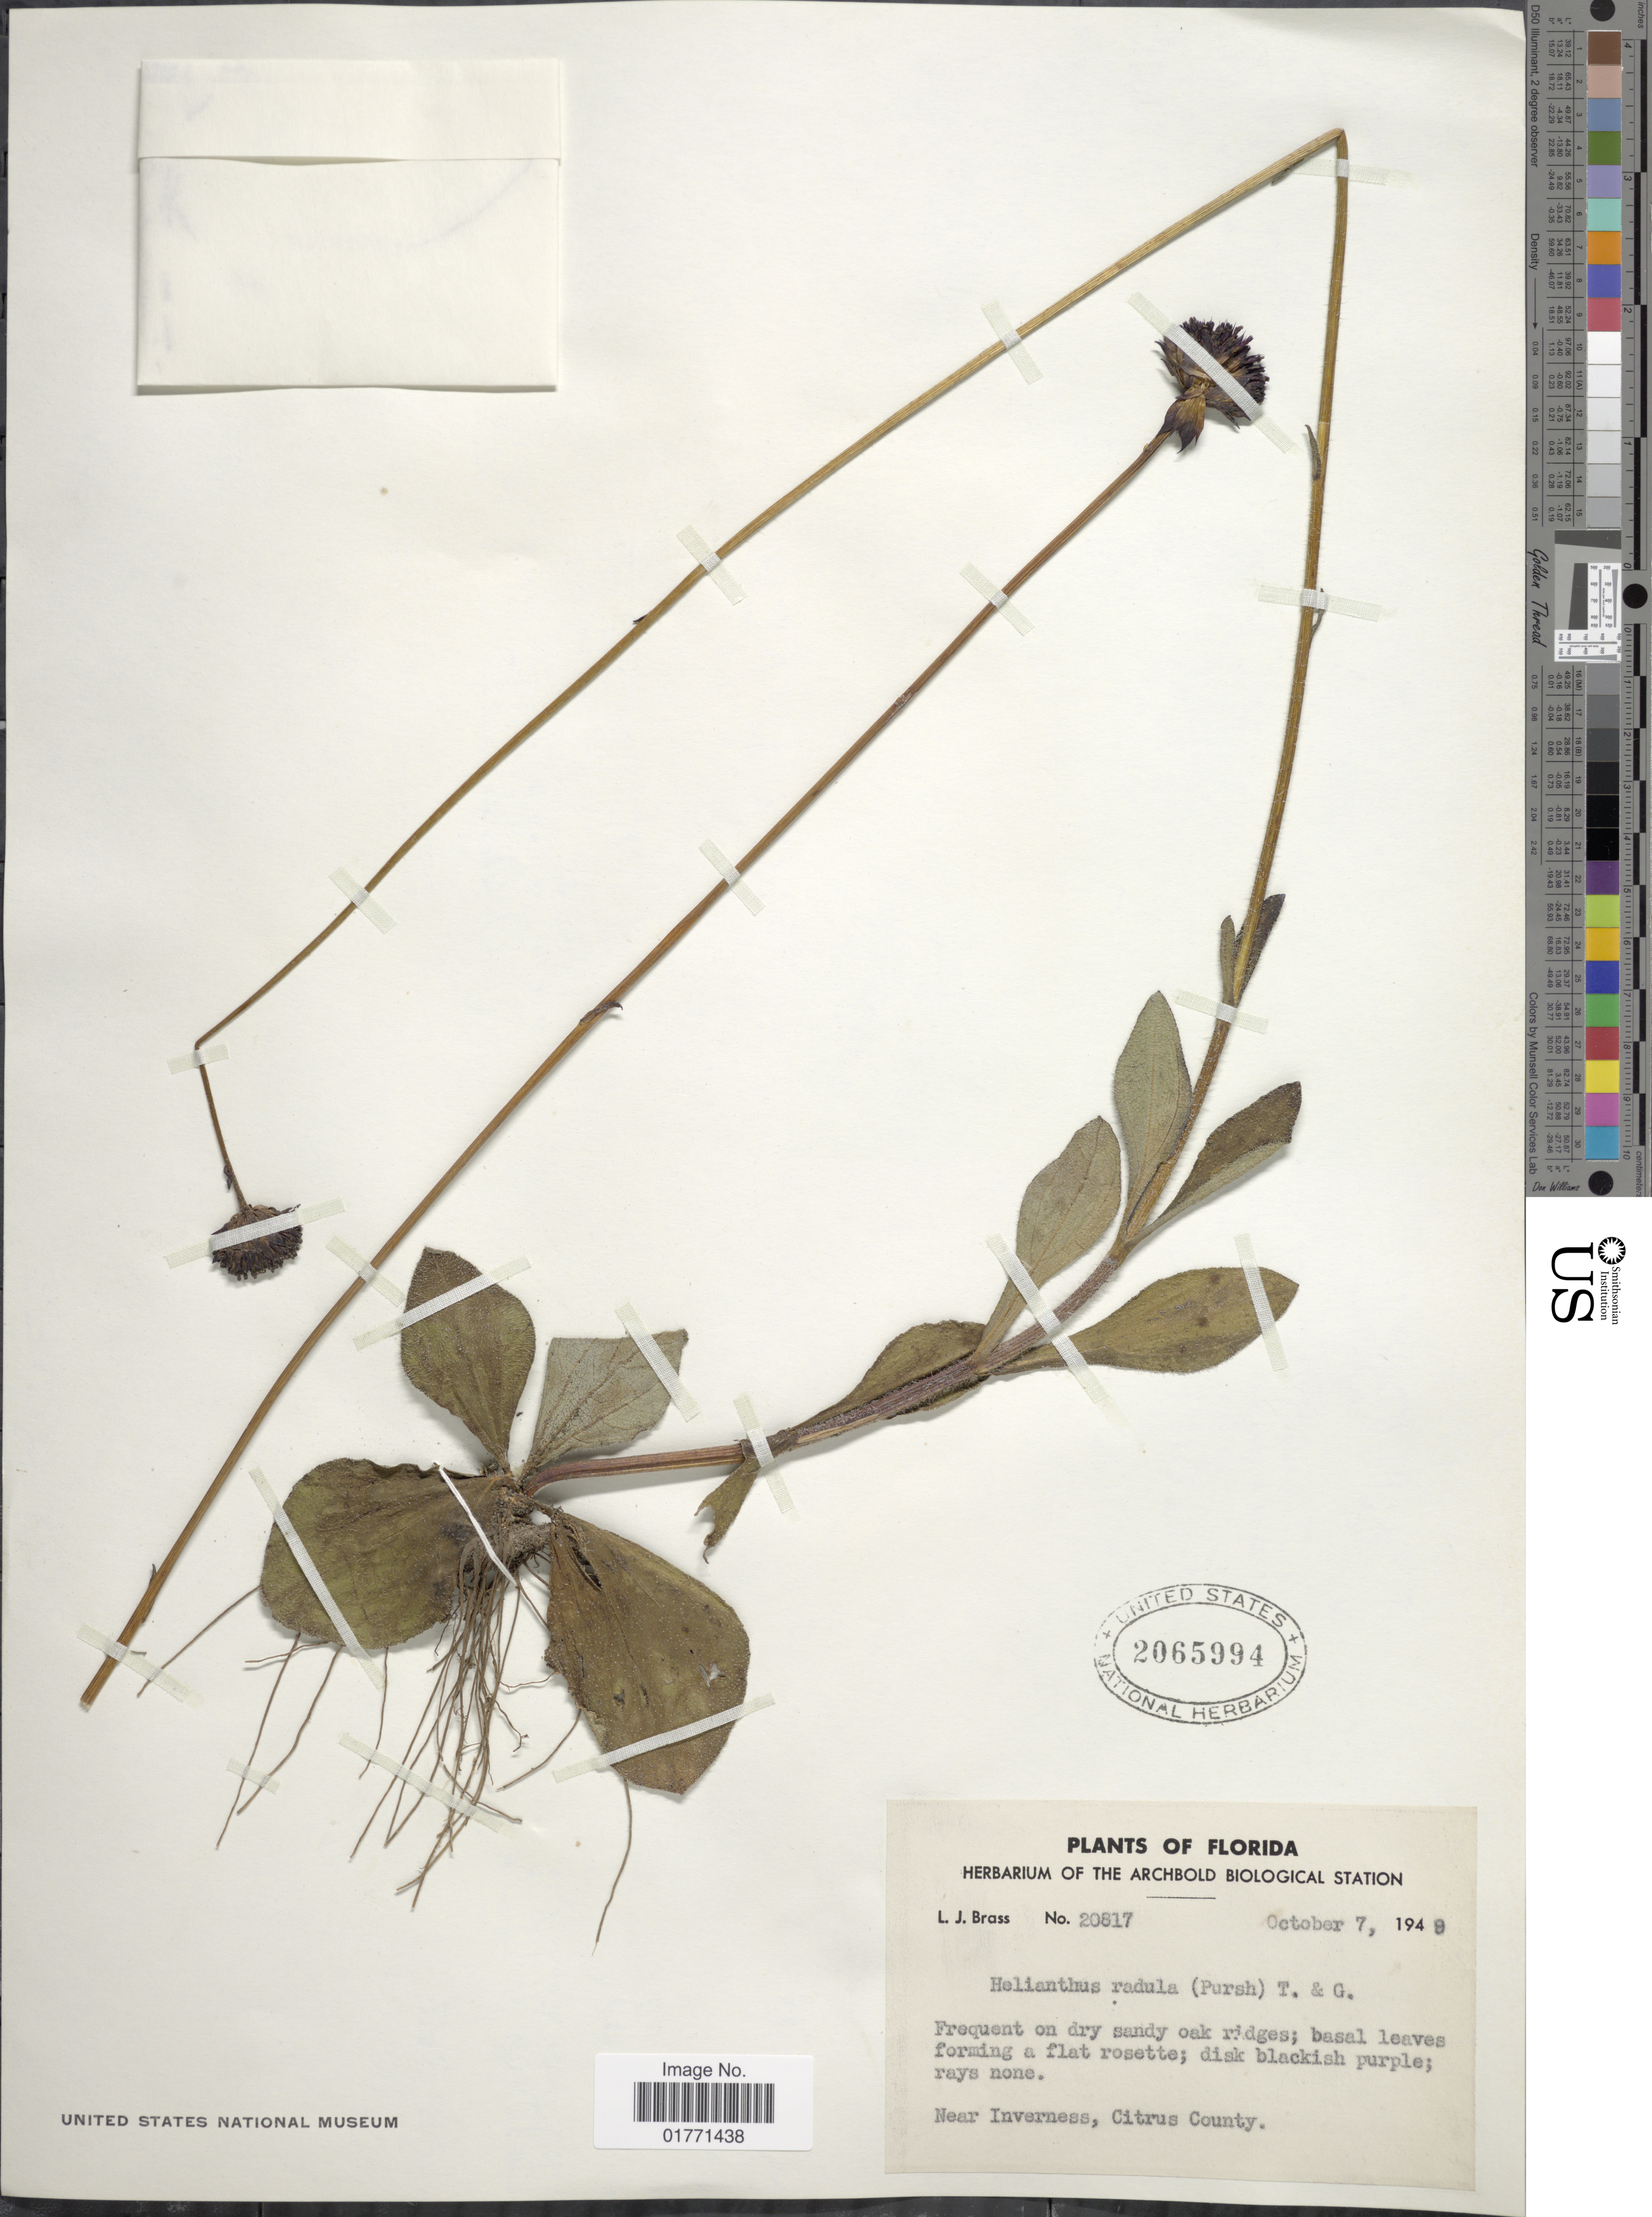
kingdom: Plantae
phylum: Tracheophyta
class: Magnoliopsida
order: Asterales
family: Asteraceae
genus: Helianthus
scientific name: Helianthus radula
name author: (Pursh) Torr. & A. Gray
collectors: L. J. Brass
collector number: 20817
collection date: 1949-10-07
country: United States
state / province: Florida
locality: Near Iverness, Citrus County.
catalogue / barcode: US 2065994